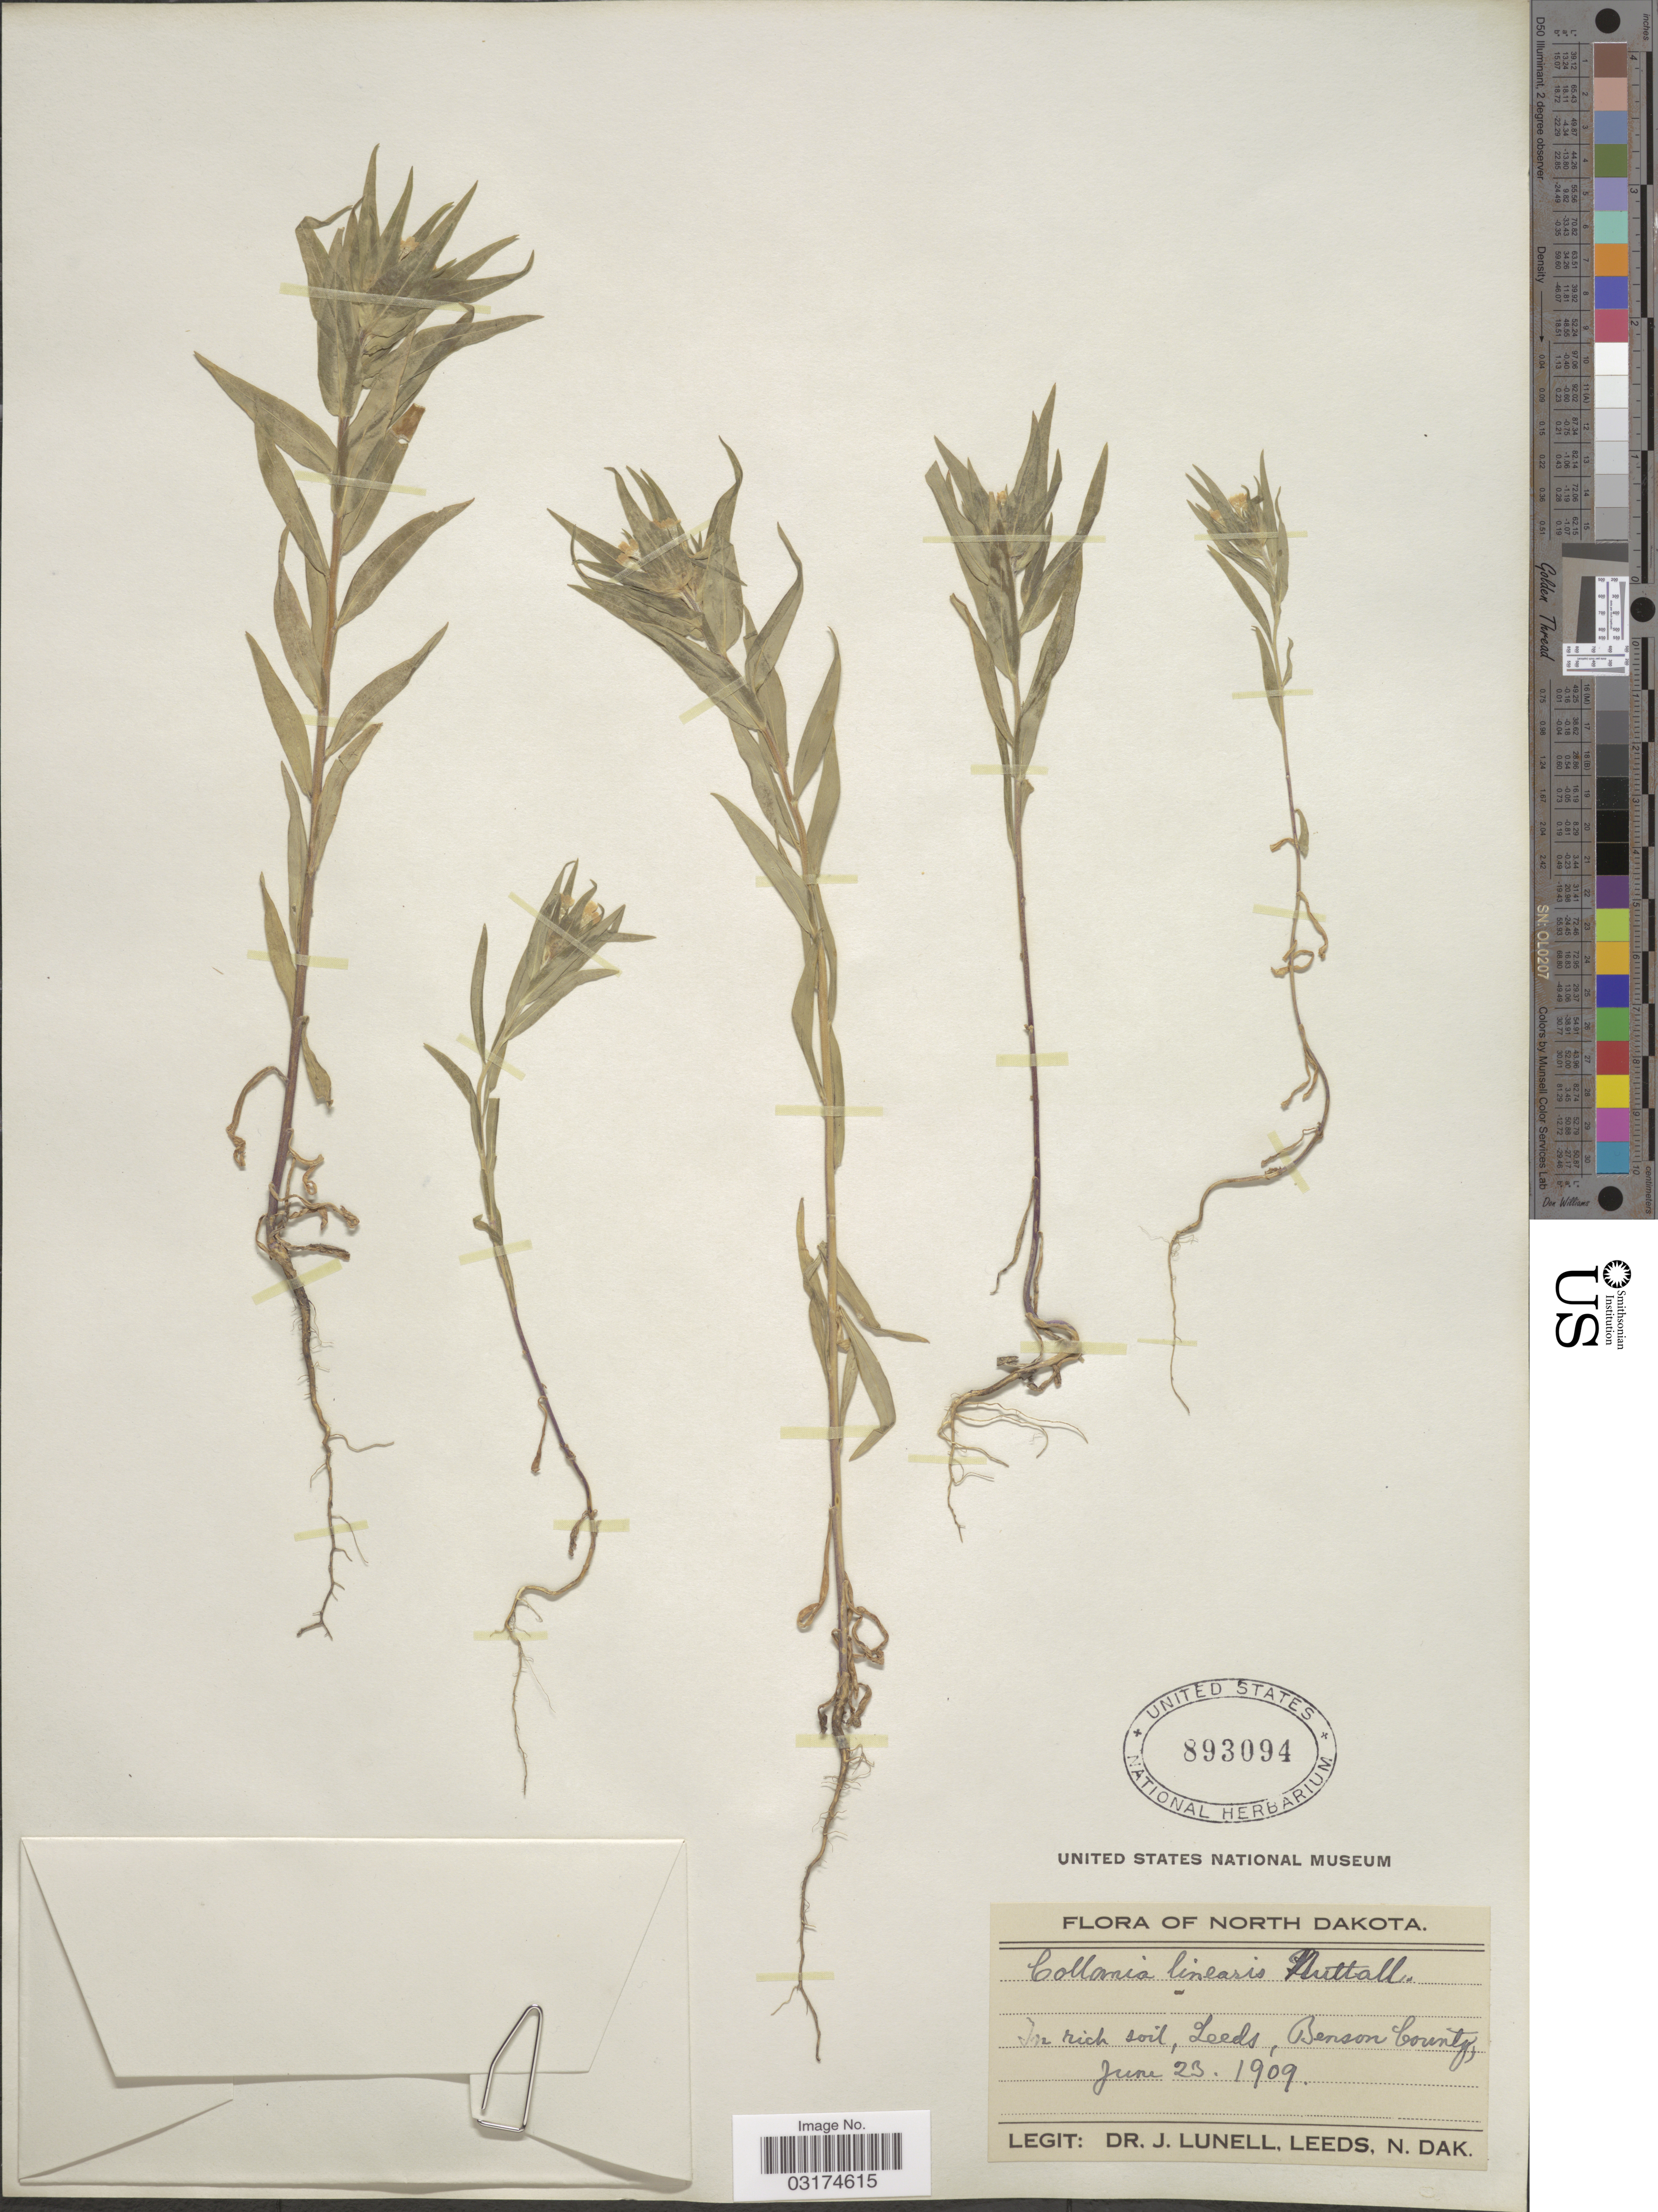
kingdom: Plantae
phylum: Tracheophyta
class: Magnoliopsida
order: Ericales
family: Polemoniaceae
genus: Collomia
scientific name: Collomia linearis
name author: Nutt.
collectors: J. Lunell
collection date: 1909-06-23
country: United States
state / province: North Dakota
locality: Leeds, Benson County.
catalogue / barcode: US 893094